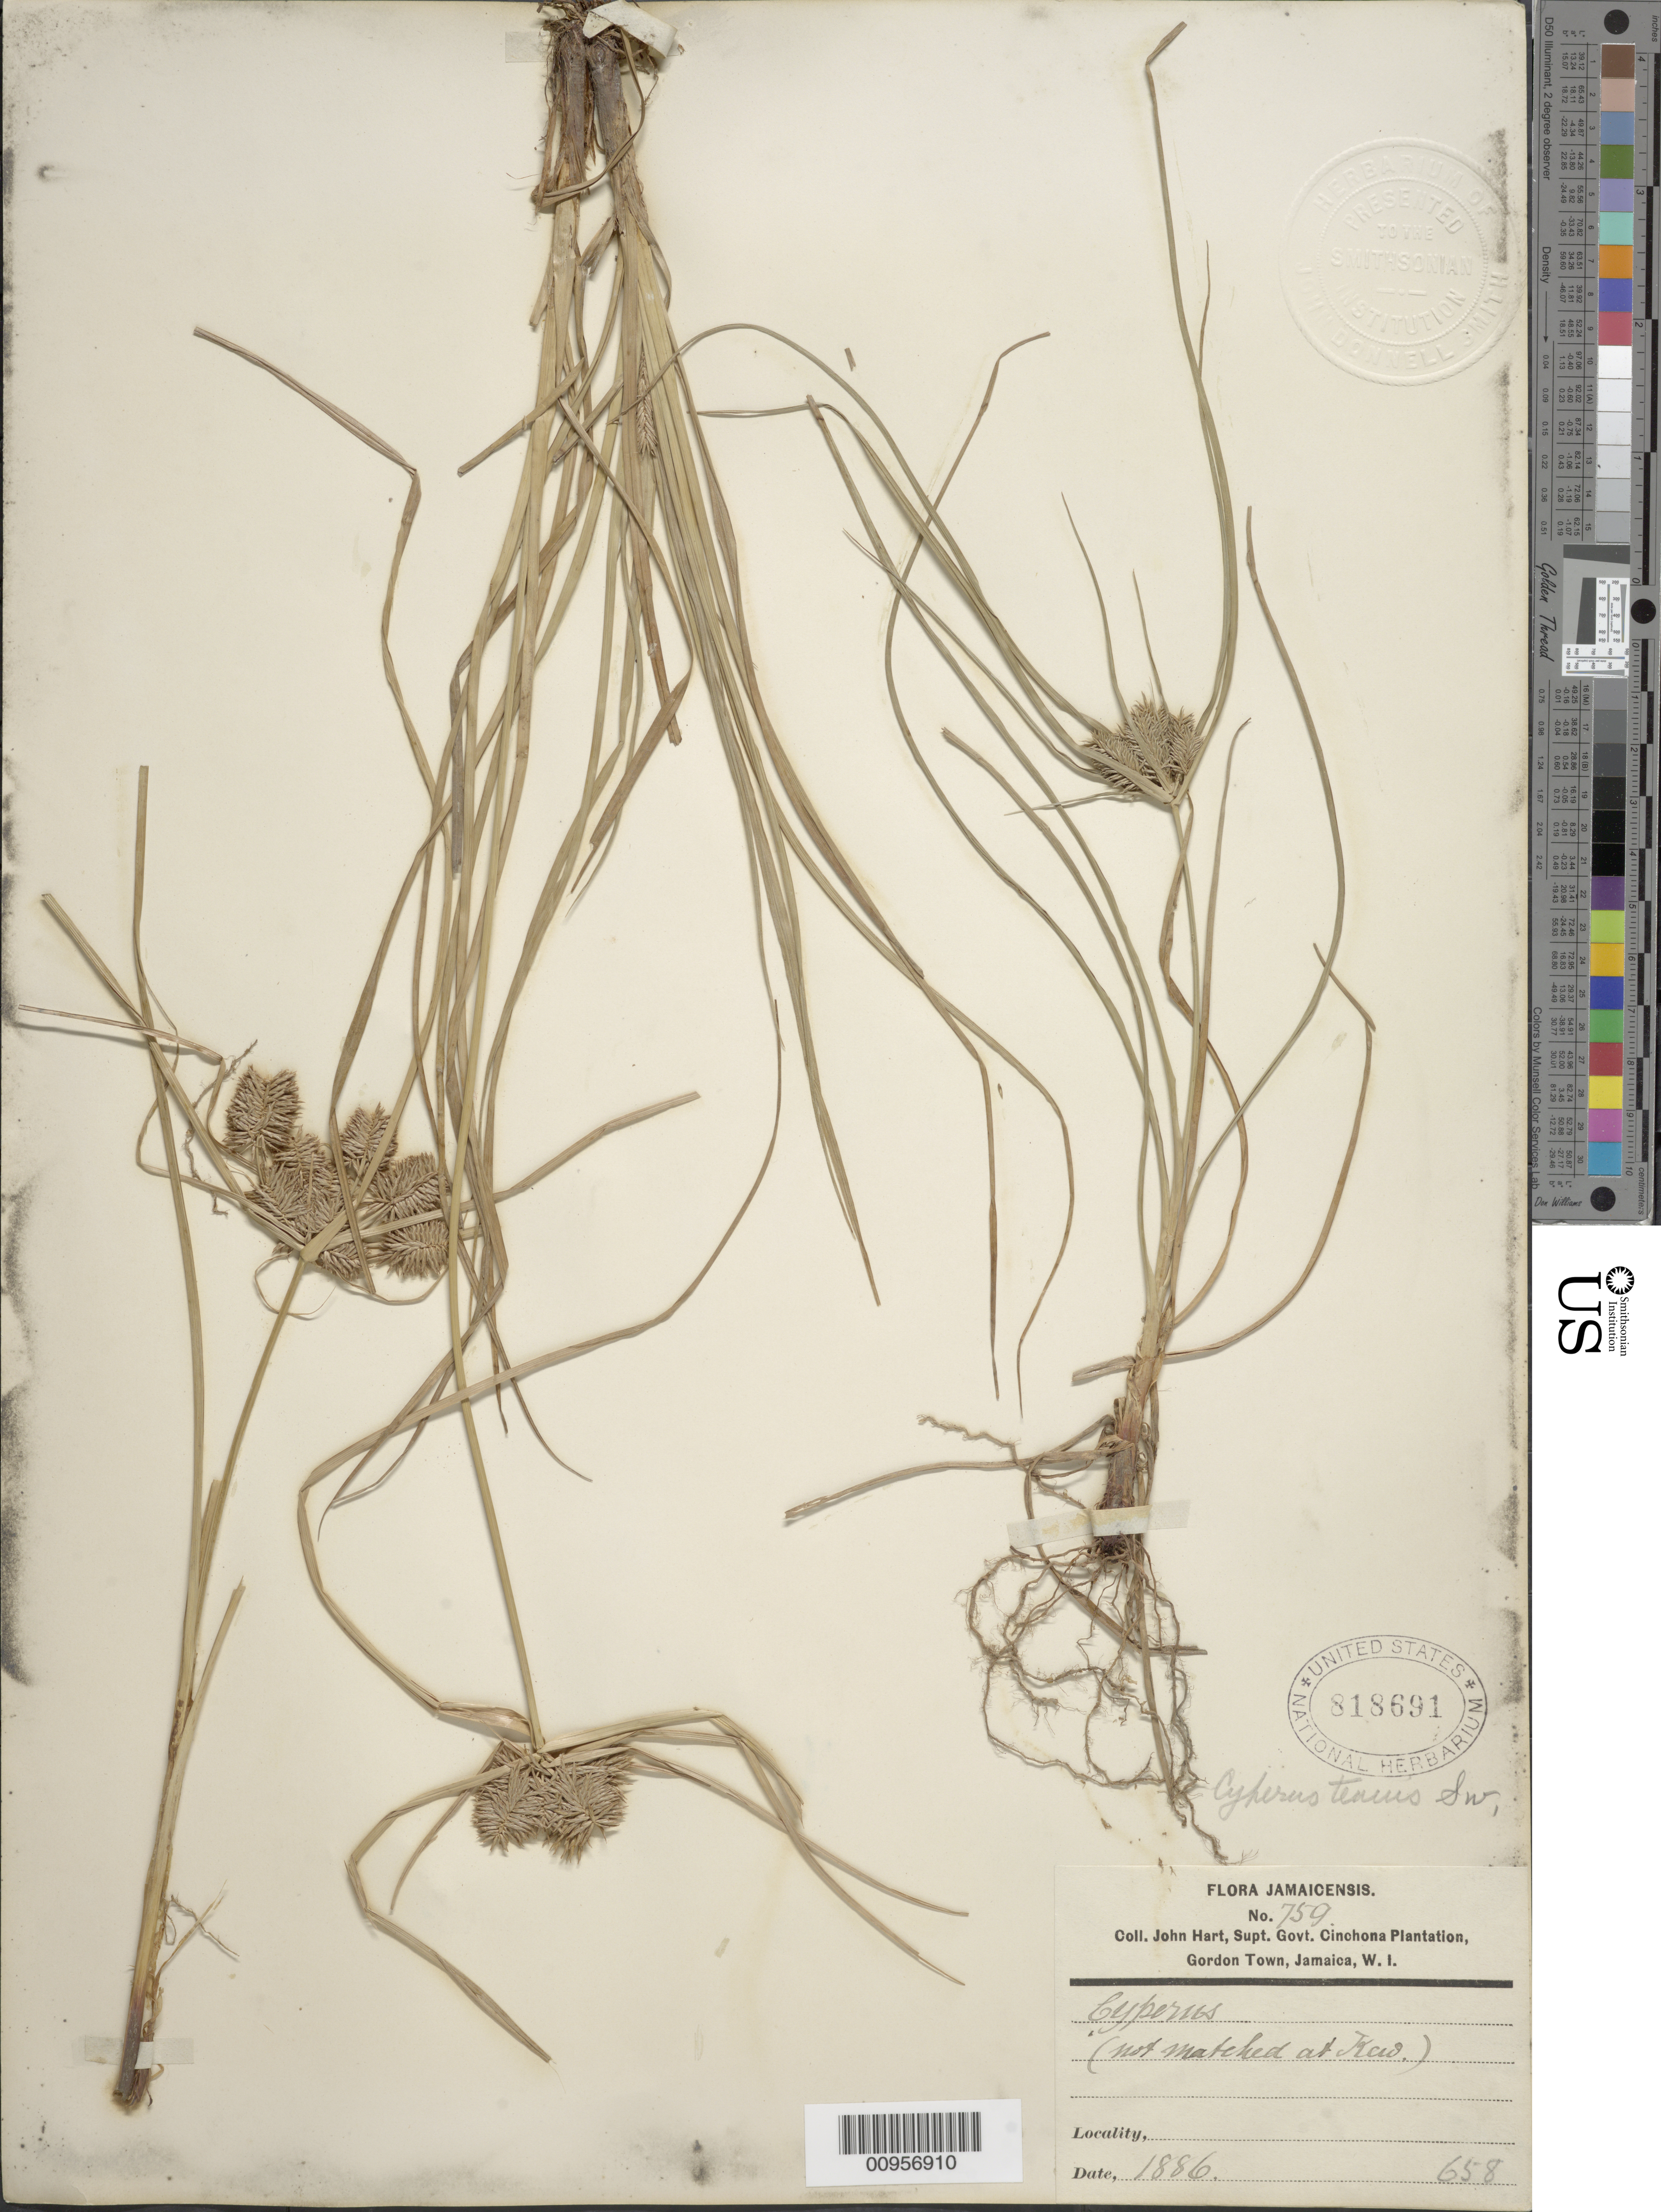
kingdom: Plantae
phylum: Tracheophyta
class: Liliopsida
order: Poales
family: Cyperaceae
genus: Cyperus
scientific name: Cyperus tenuis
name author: Sw.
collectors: J. Hart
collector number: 759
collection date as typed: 1886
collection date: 1886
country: Jamaica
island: Jamaica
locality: Gordon Town, Supt. Govt. Cinchona Plantation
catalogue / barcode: US 818691